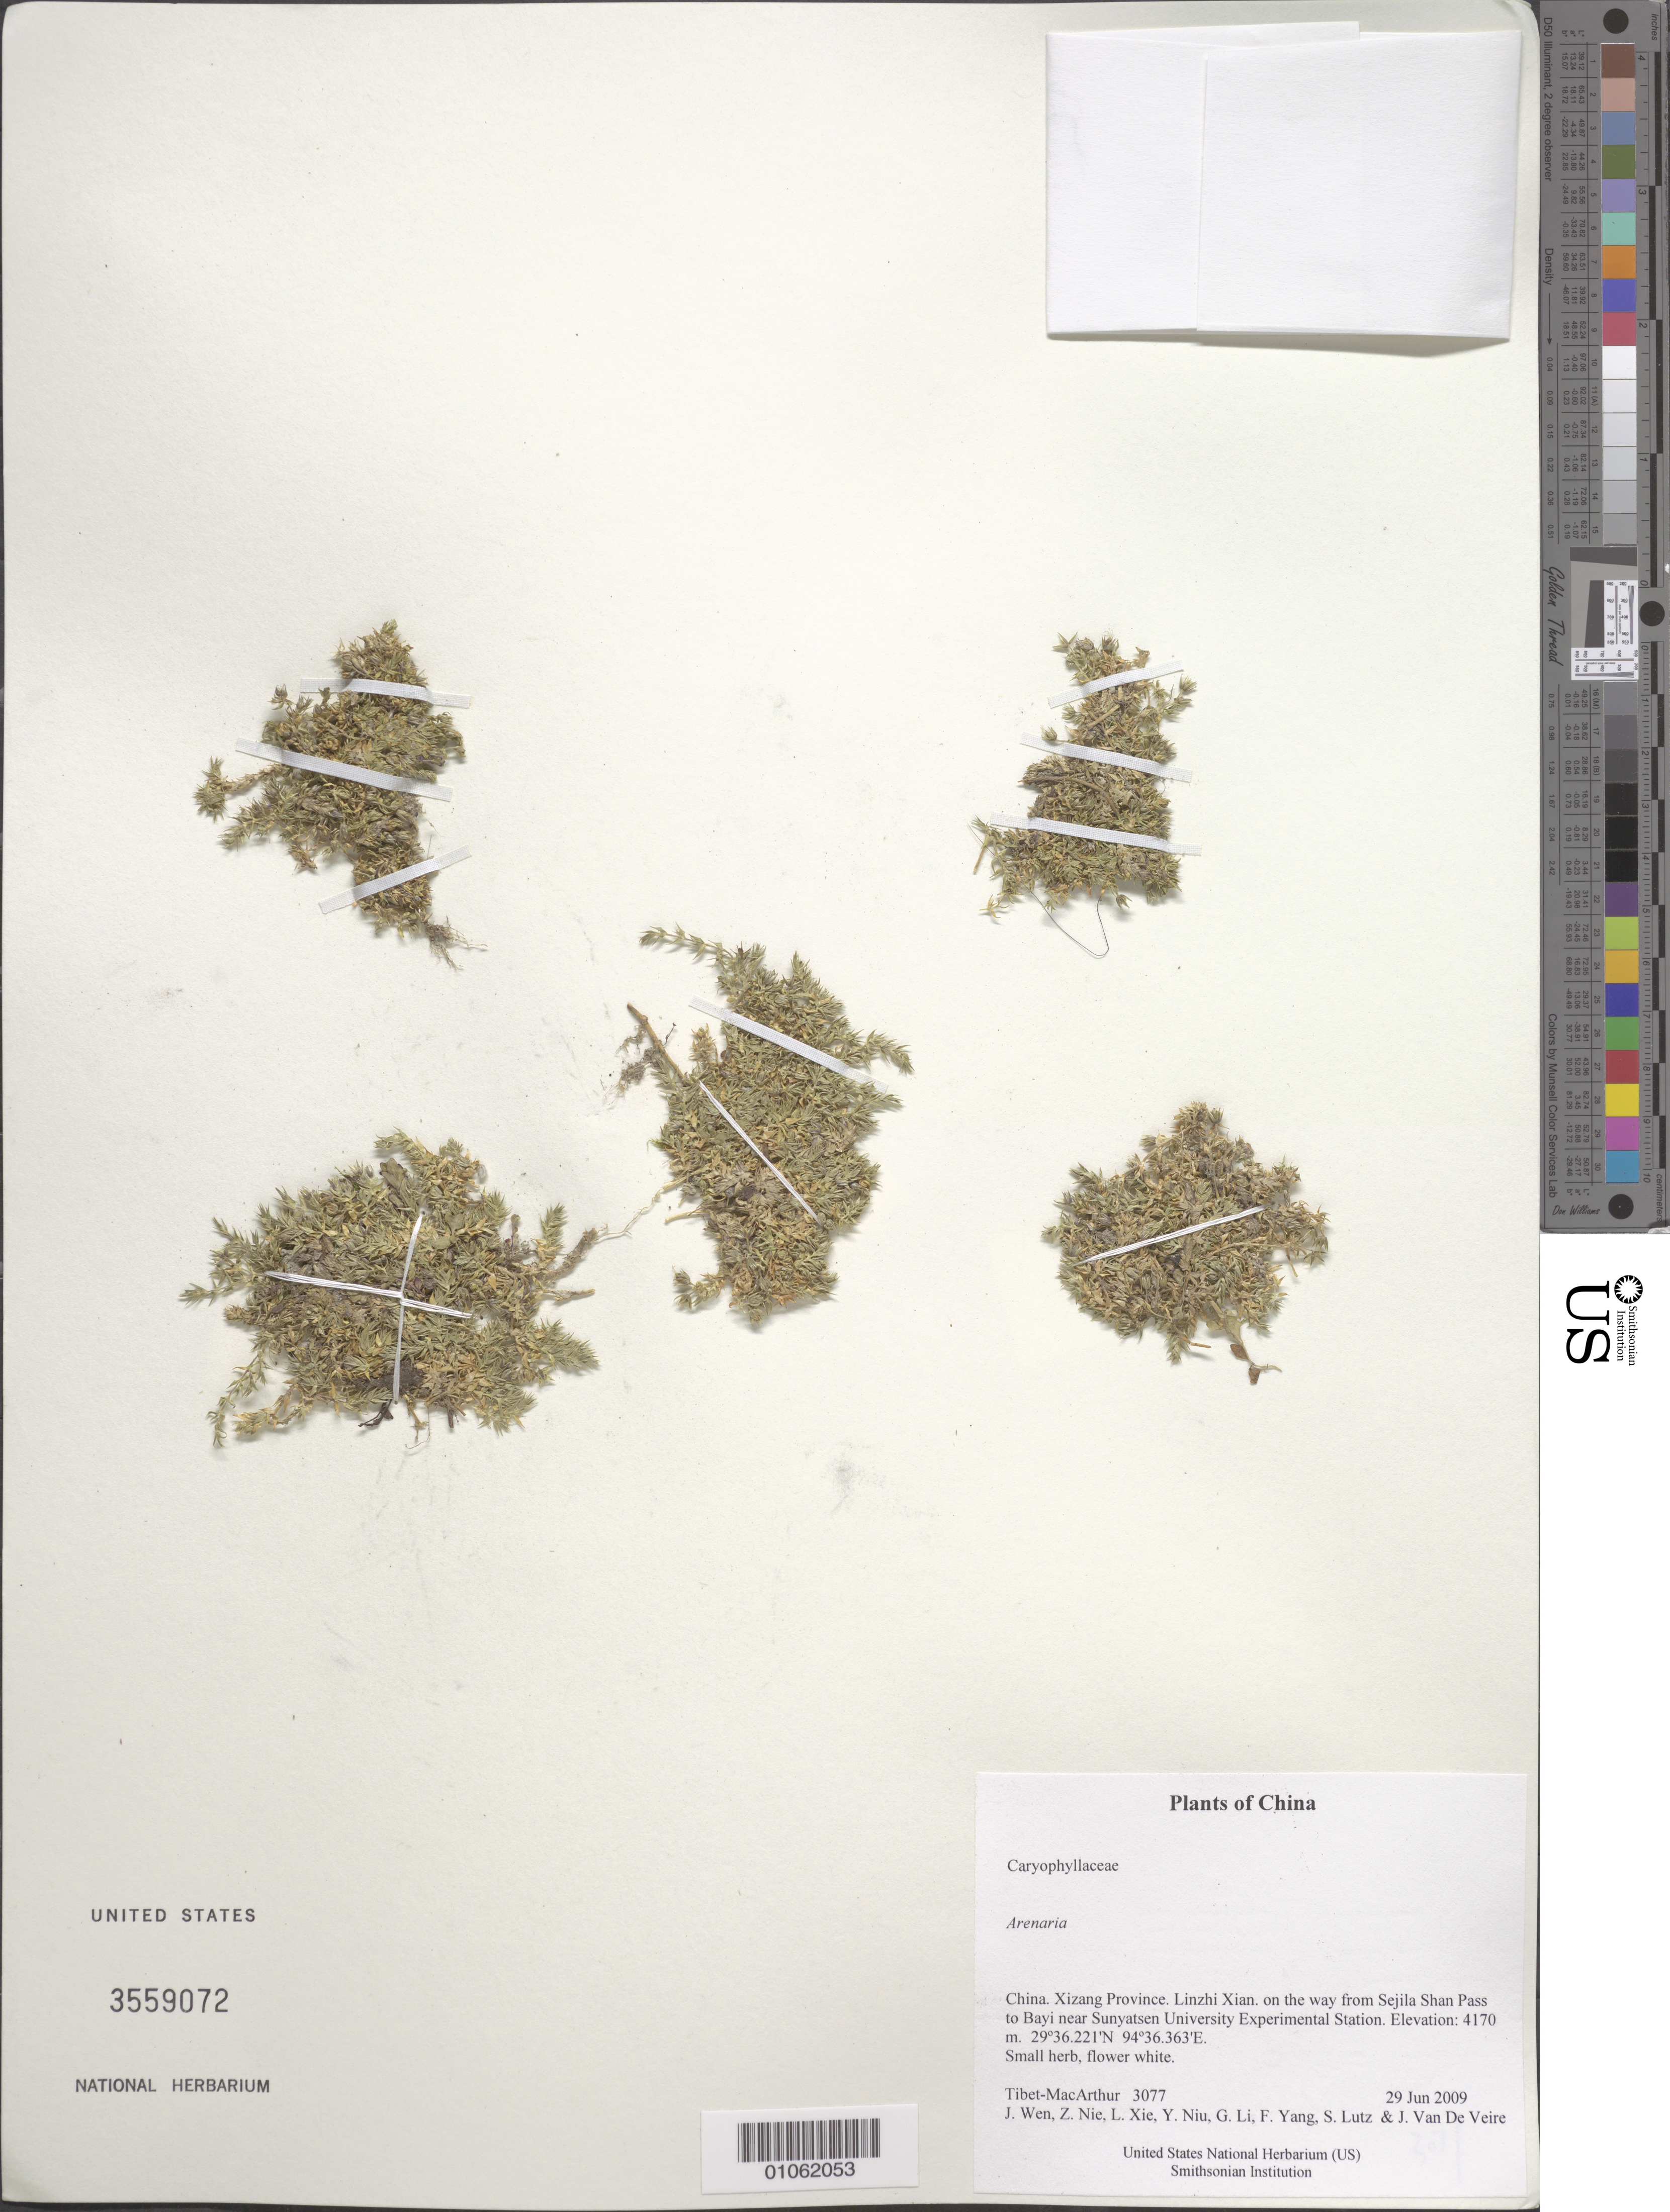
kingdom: Plantae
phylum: Tracheophyta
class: Magnoliopsida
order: Caryophyllales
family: Caryophyllaceae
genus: Arenaria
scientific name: Arenaria sp.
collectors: Tibet-MacArthur, J. Wen, Z. Nie, L. Xie, Y. Niu, G. Li, F. Yang, S. Lutz & J. Van De Veire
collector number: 3077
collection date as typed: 29 Jun 2009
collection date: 2009-06-29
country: China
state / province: Xizang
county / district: Linzhi Xian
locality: on the way from Sejila Shan Pass to Bayi near Sunyatsen University Experimental Station.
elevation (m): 4170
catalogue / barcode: US 3559072